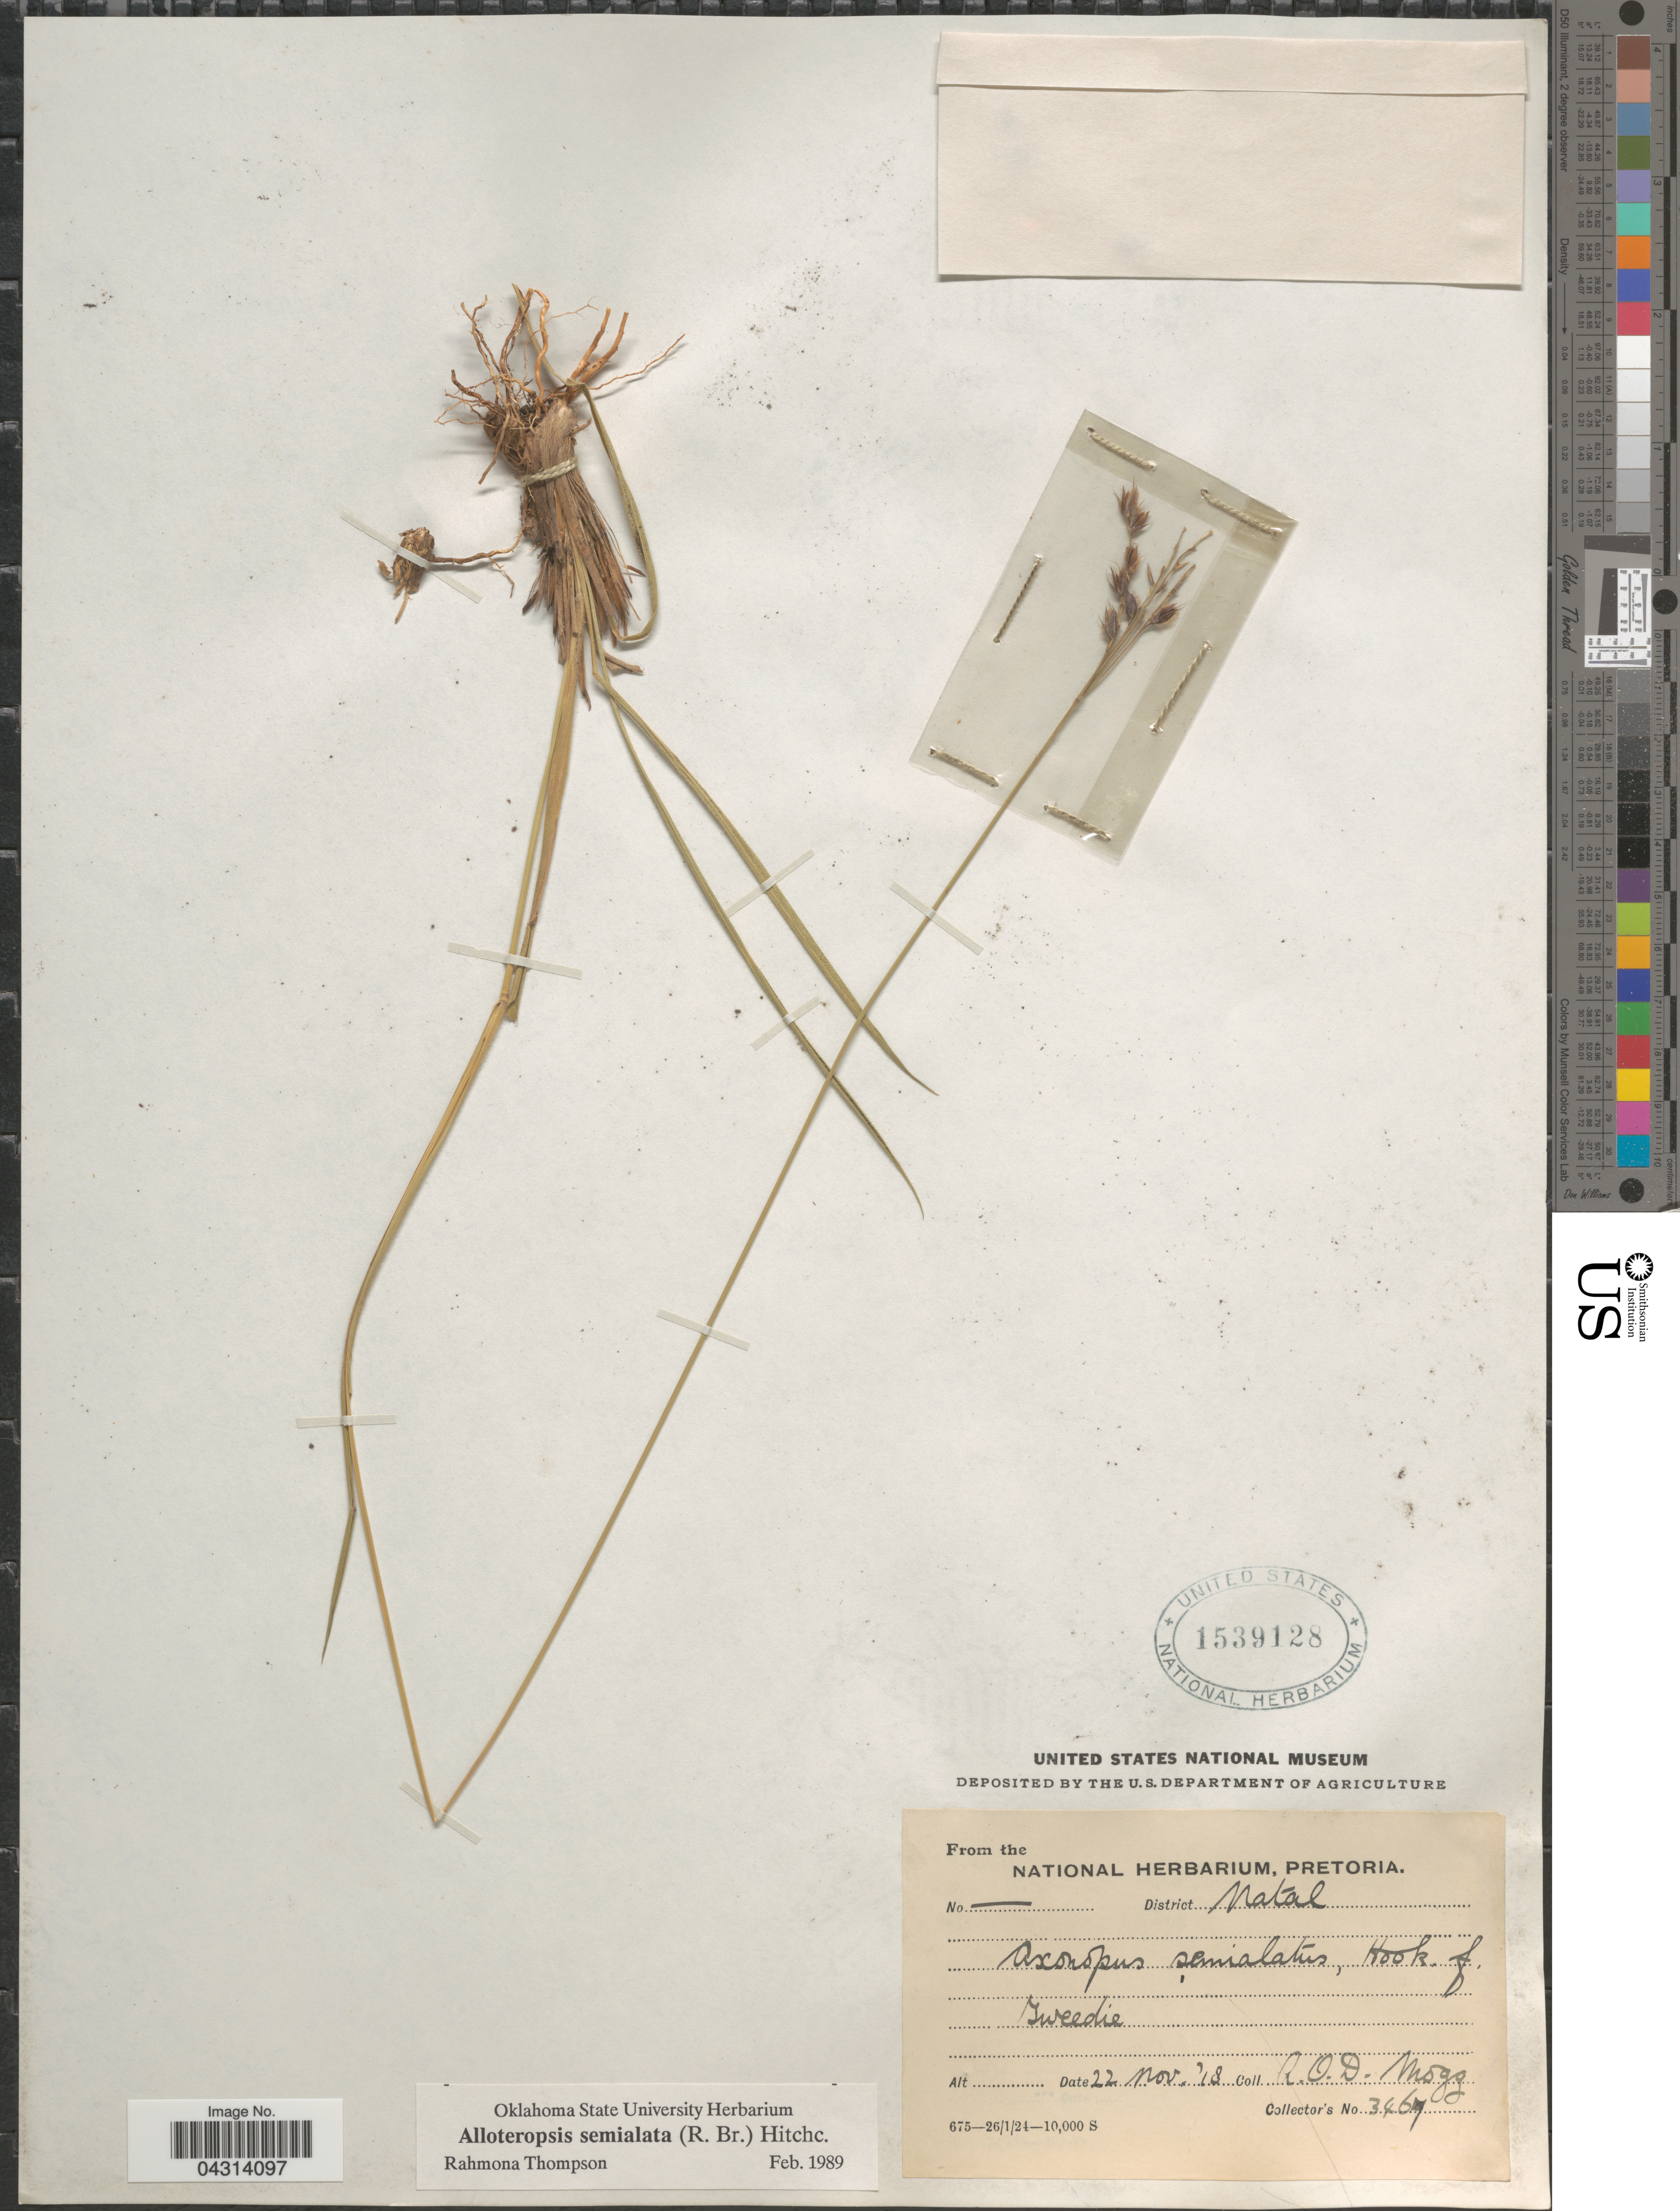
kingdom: Plantae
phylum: Tracheophyta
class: Liliopsida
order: Poales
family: Poaceae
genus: Alloteropsis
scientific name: Alloteropsis semialata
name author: (R. Br.) Hitchc.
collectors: A. O. Mogg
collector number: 3467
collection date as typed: Transcribed d/m/y: 22/11/18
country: South Africa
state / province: KwaZulu-Natal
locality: District Natal. Tweedie.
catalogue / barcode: US 1539128